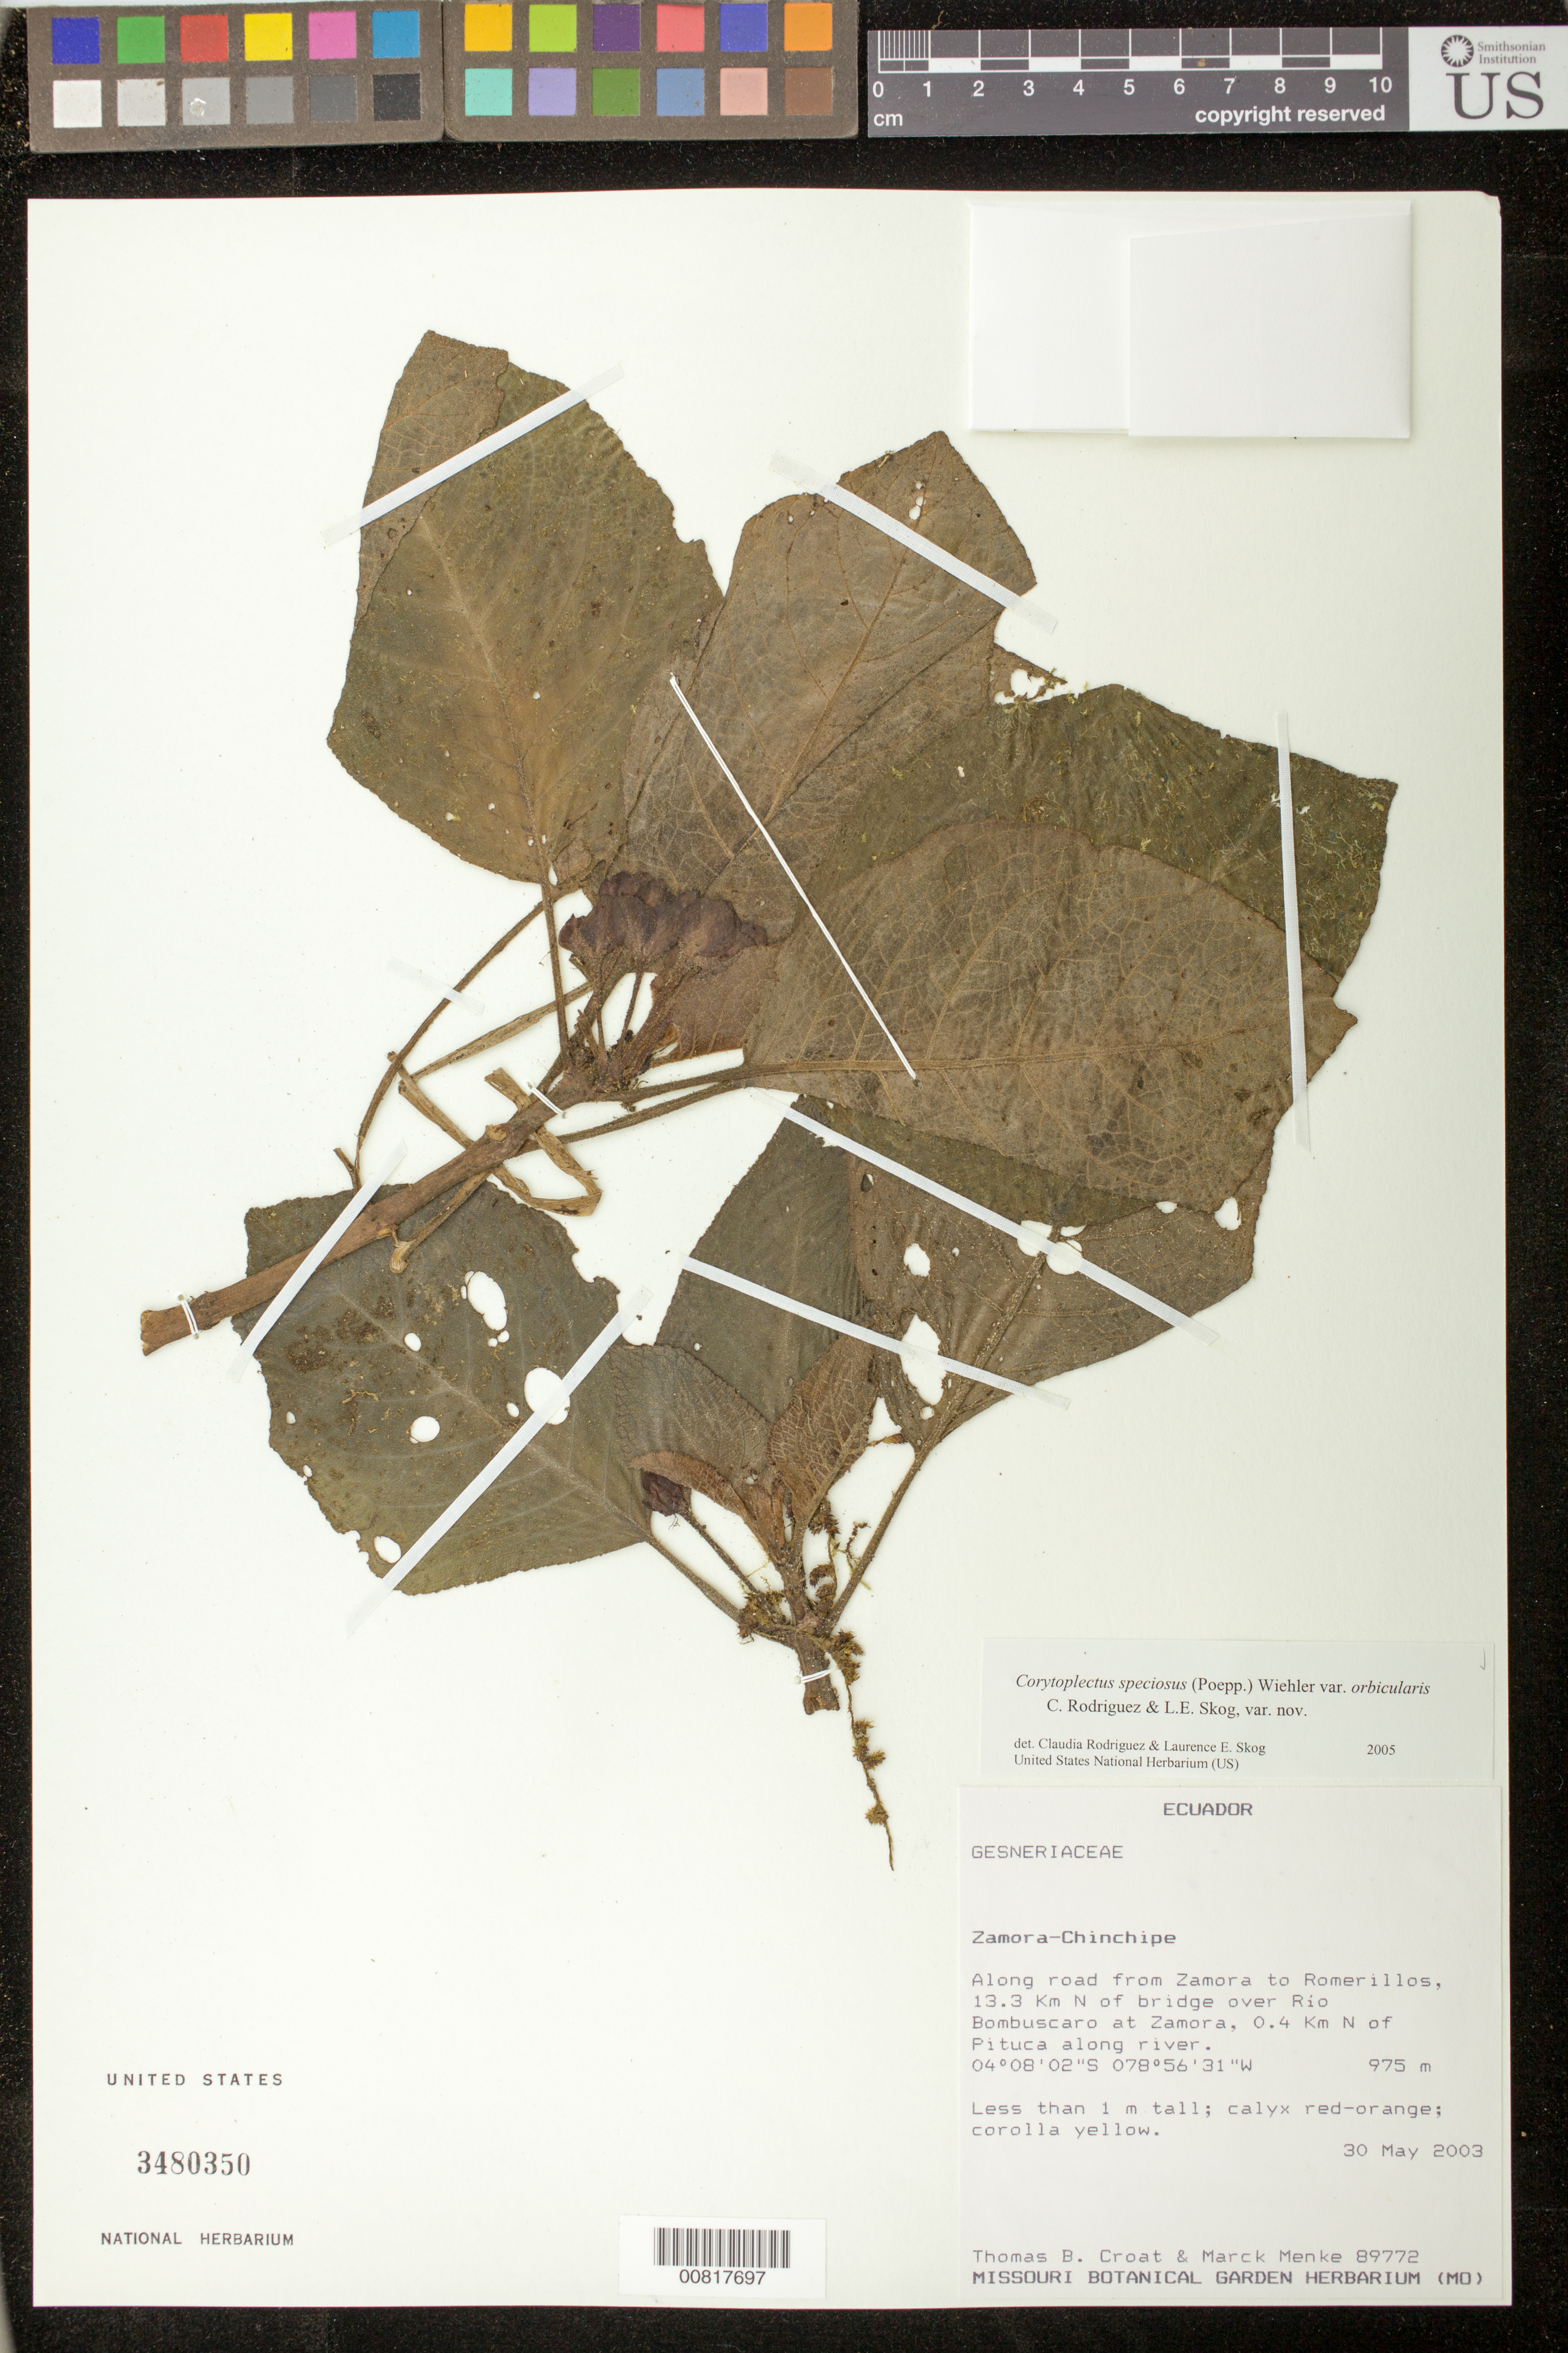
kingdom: Plantae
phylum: Tracheophyta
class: Magnoliopsida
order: Lamiales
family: Gesneriaceae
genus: Corytoplectus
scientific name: Corytoplectus speciosus var. orbicularis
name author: Rodr.-Flores & L.E. Skog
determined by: Skog, Laurence E.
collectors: T. B. Croat & M. Menke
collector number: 89772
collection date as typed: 30 May 2003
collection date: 2003-05-30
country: Ecuador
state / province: Zamora-Chinchipe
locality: Along road from Zamora to Romerillos, 13.3 km N of bridge over Rio Bombuscaro at Zamora, 0.4 km N of Pituca along river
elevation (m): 975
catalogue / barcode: US 3480350